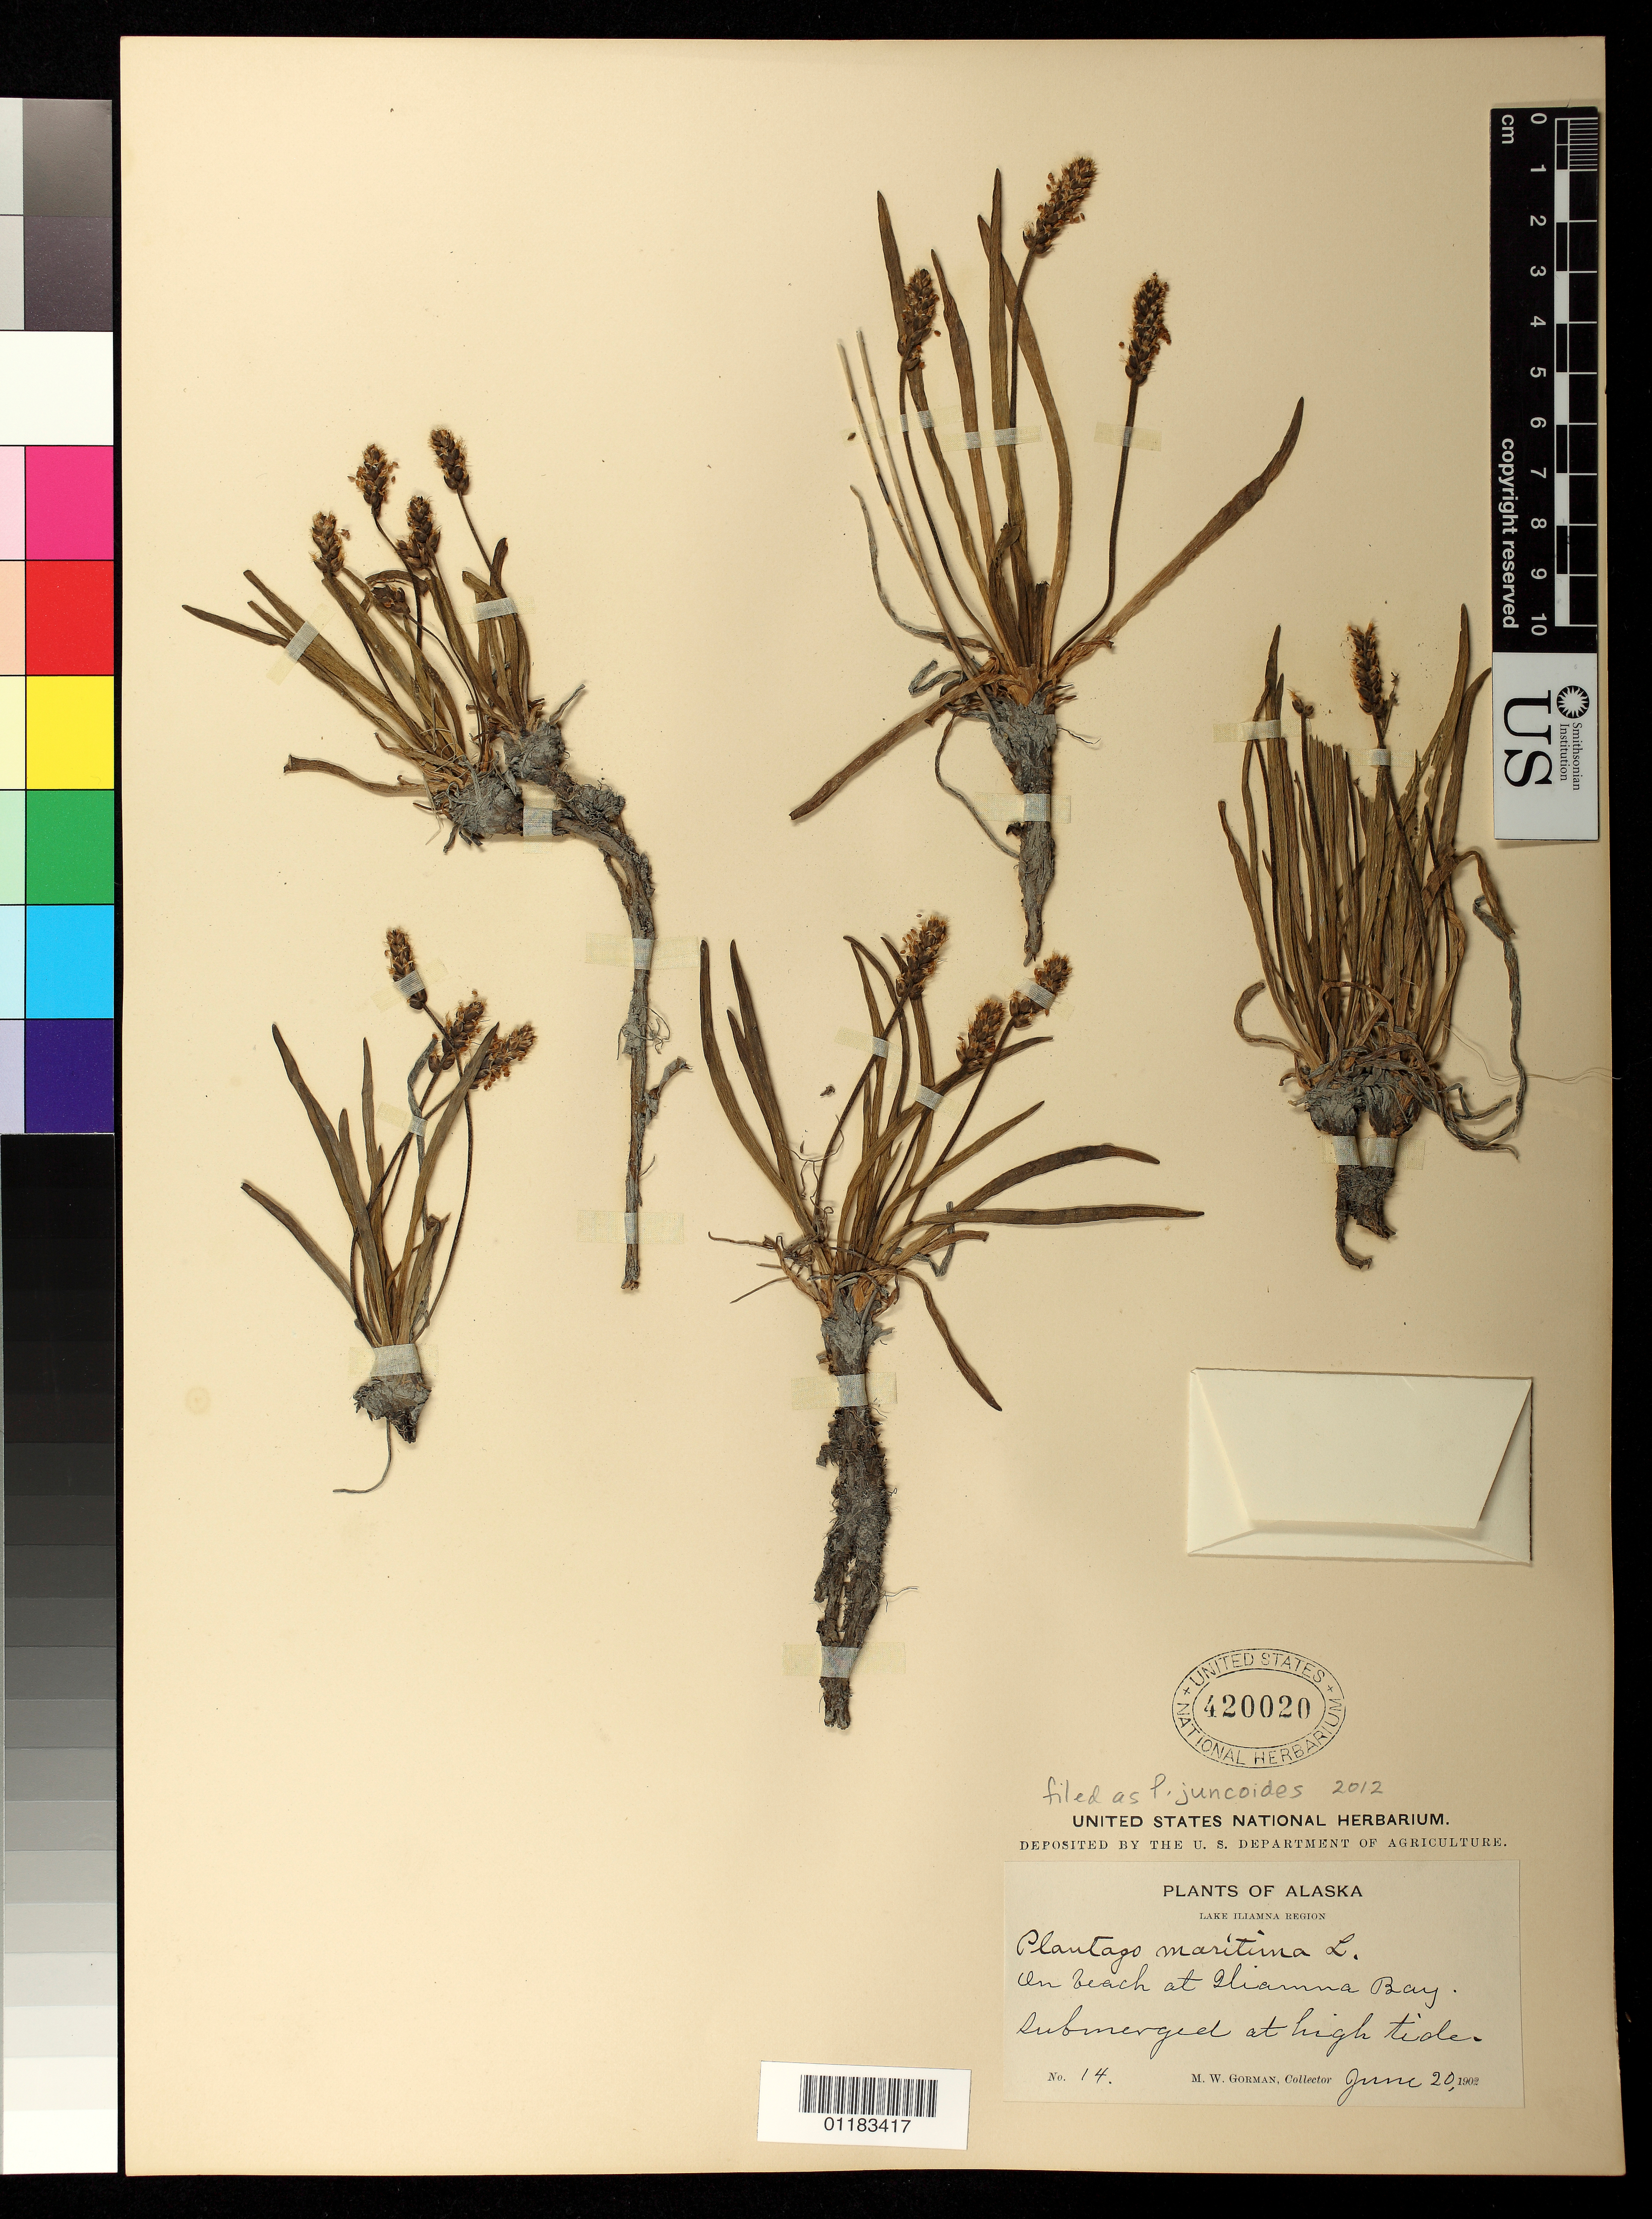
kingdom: Plantae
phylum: Tracheophyta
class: Magnoliopsida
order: Lamiales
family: Plantaginaceae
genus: Plantago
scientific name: Plantago maritima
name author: L.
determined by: Shipunov, Alexey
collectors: M. W. Gorman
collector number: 14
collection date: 1902-06-20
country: United States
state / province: Alaska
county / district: Lake and Peninsula Borough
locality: On beach at Iliamna Bay submerged at high tide.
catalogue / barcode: US 420020